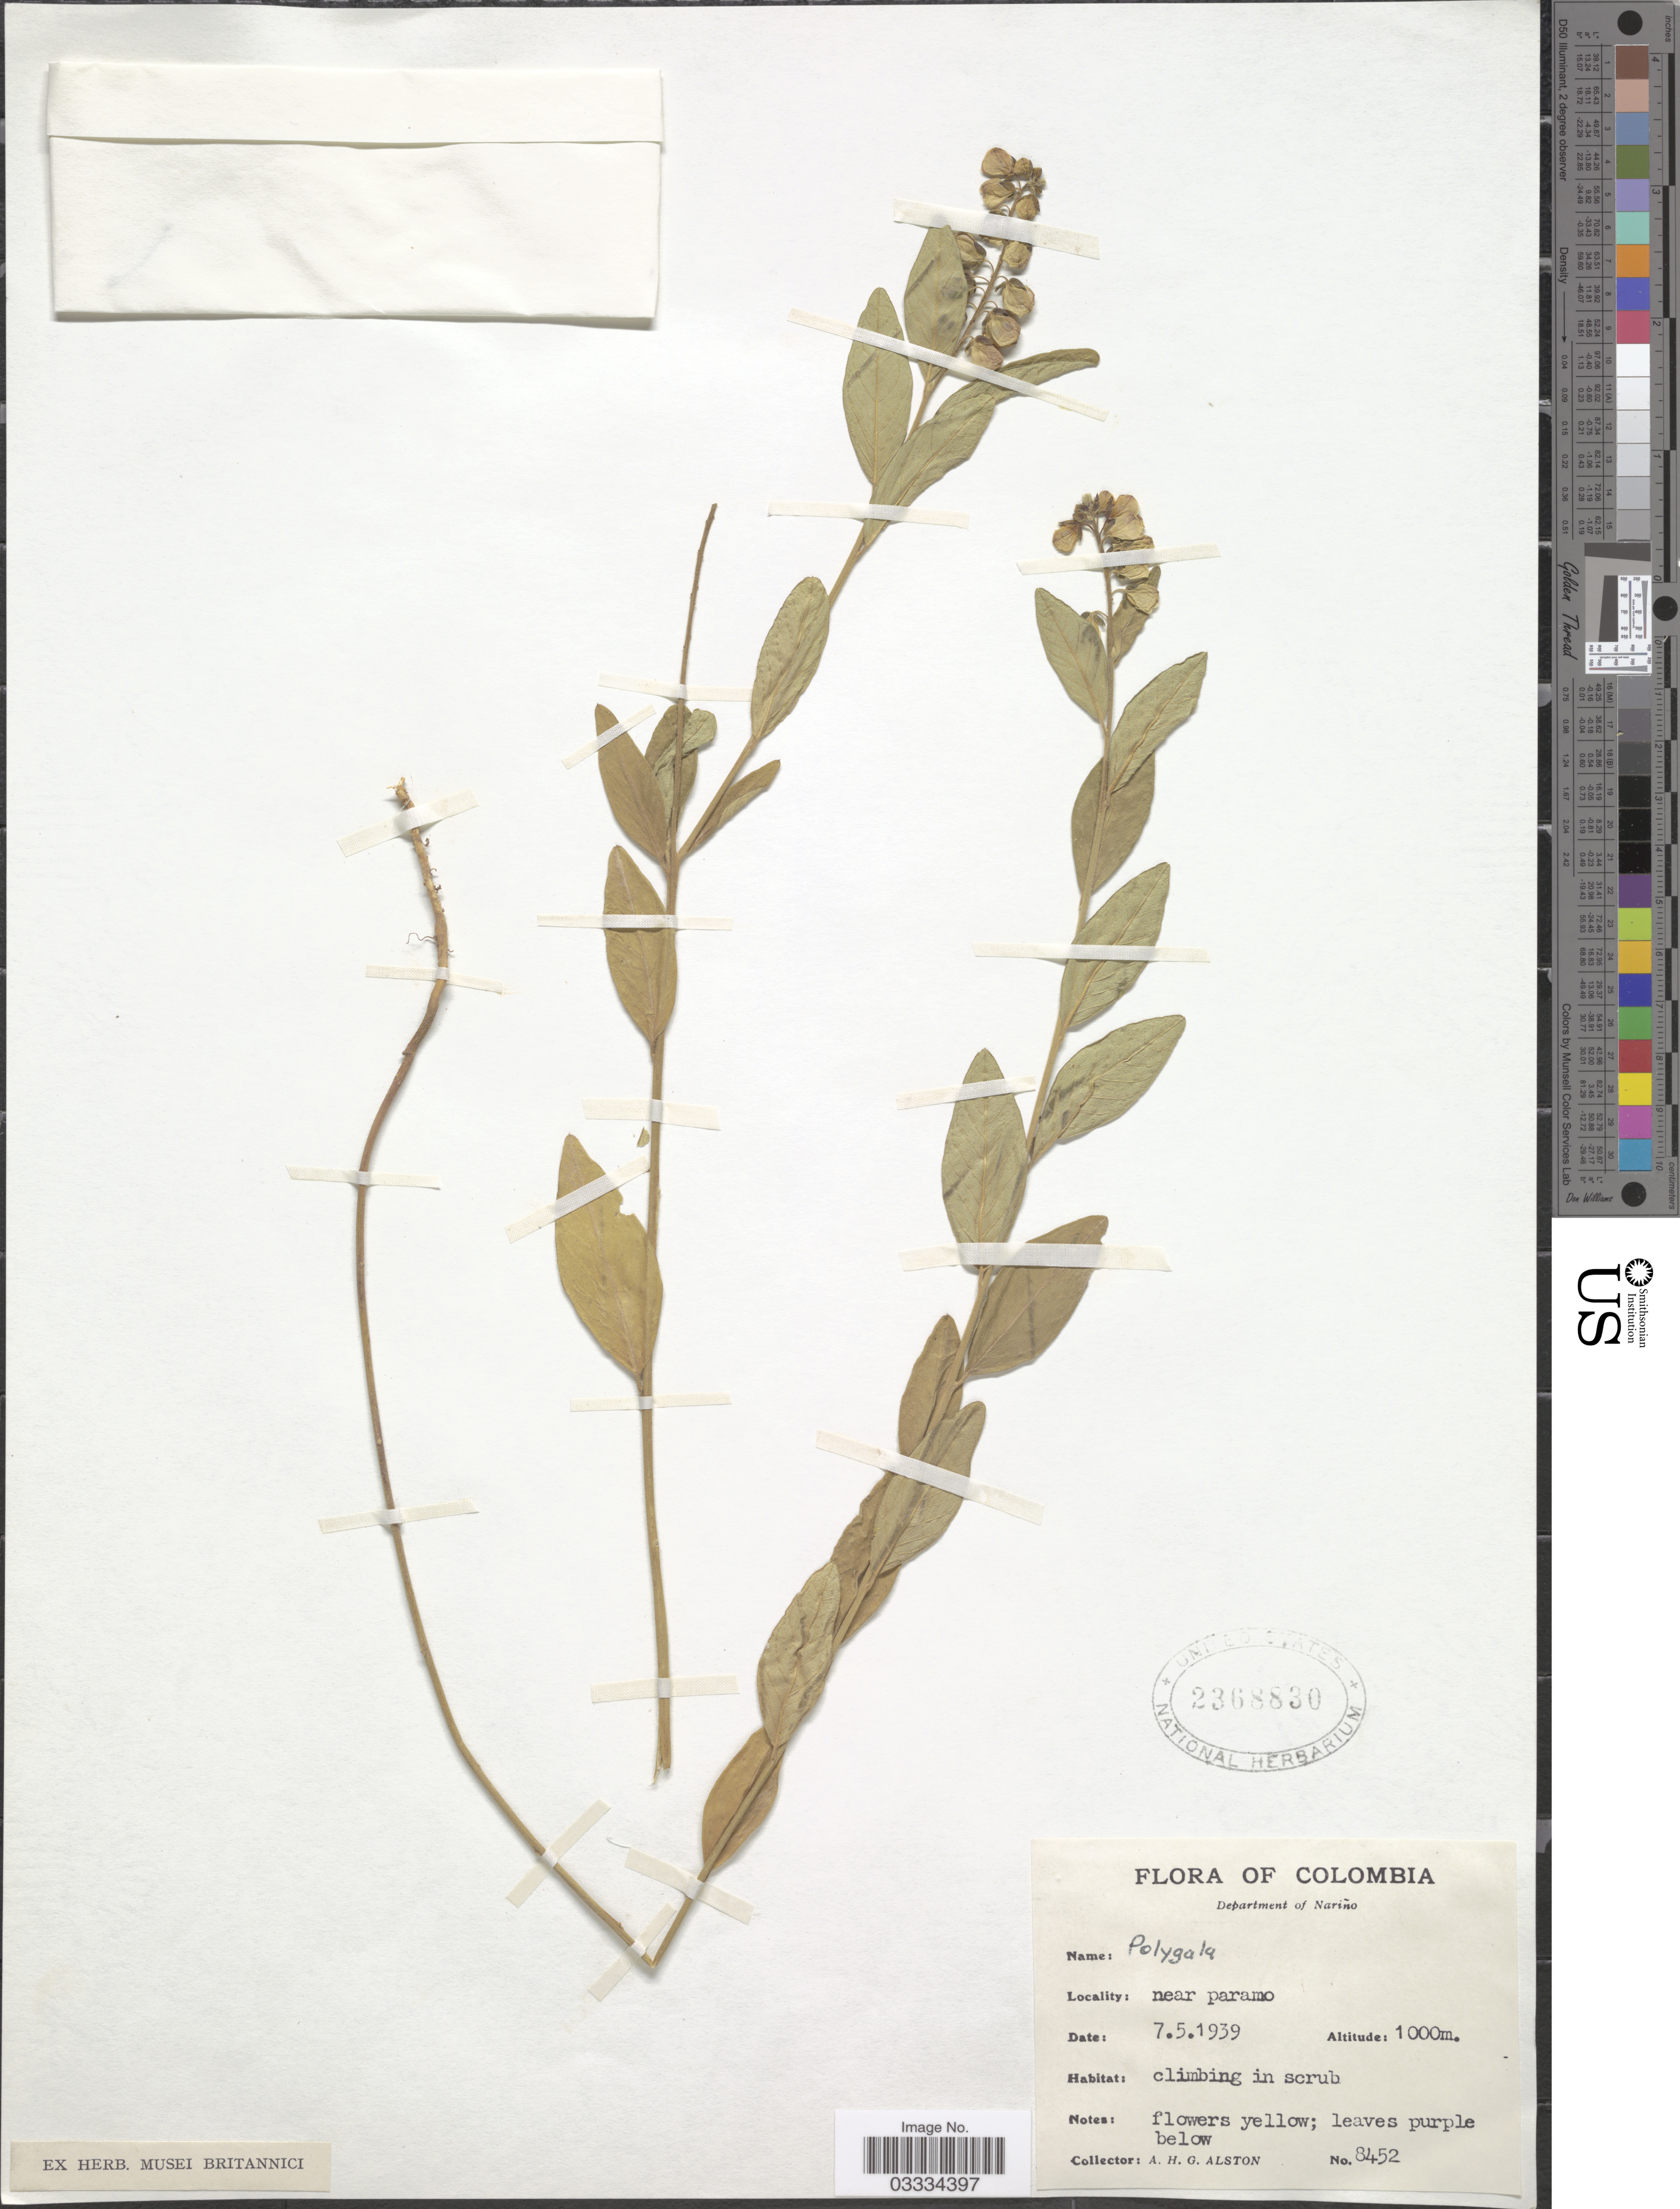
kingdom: Plantae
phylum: Tracheophyta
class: Magnoliopsida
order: Fabales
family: Polygalaceae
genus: Polygala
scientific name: Polygala sp.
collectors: A. H. Alston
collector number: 8452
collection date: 1939-05-07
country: Colombia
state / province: Nariño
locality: Department of Nariño, near paramo.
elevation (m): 1000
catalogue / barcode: US 2368830